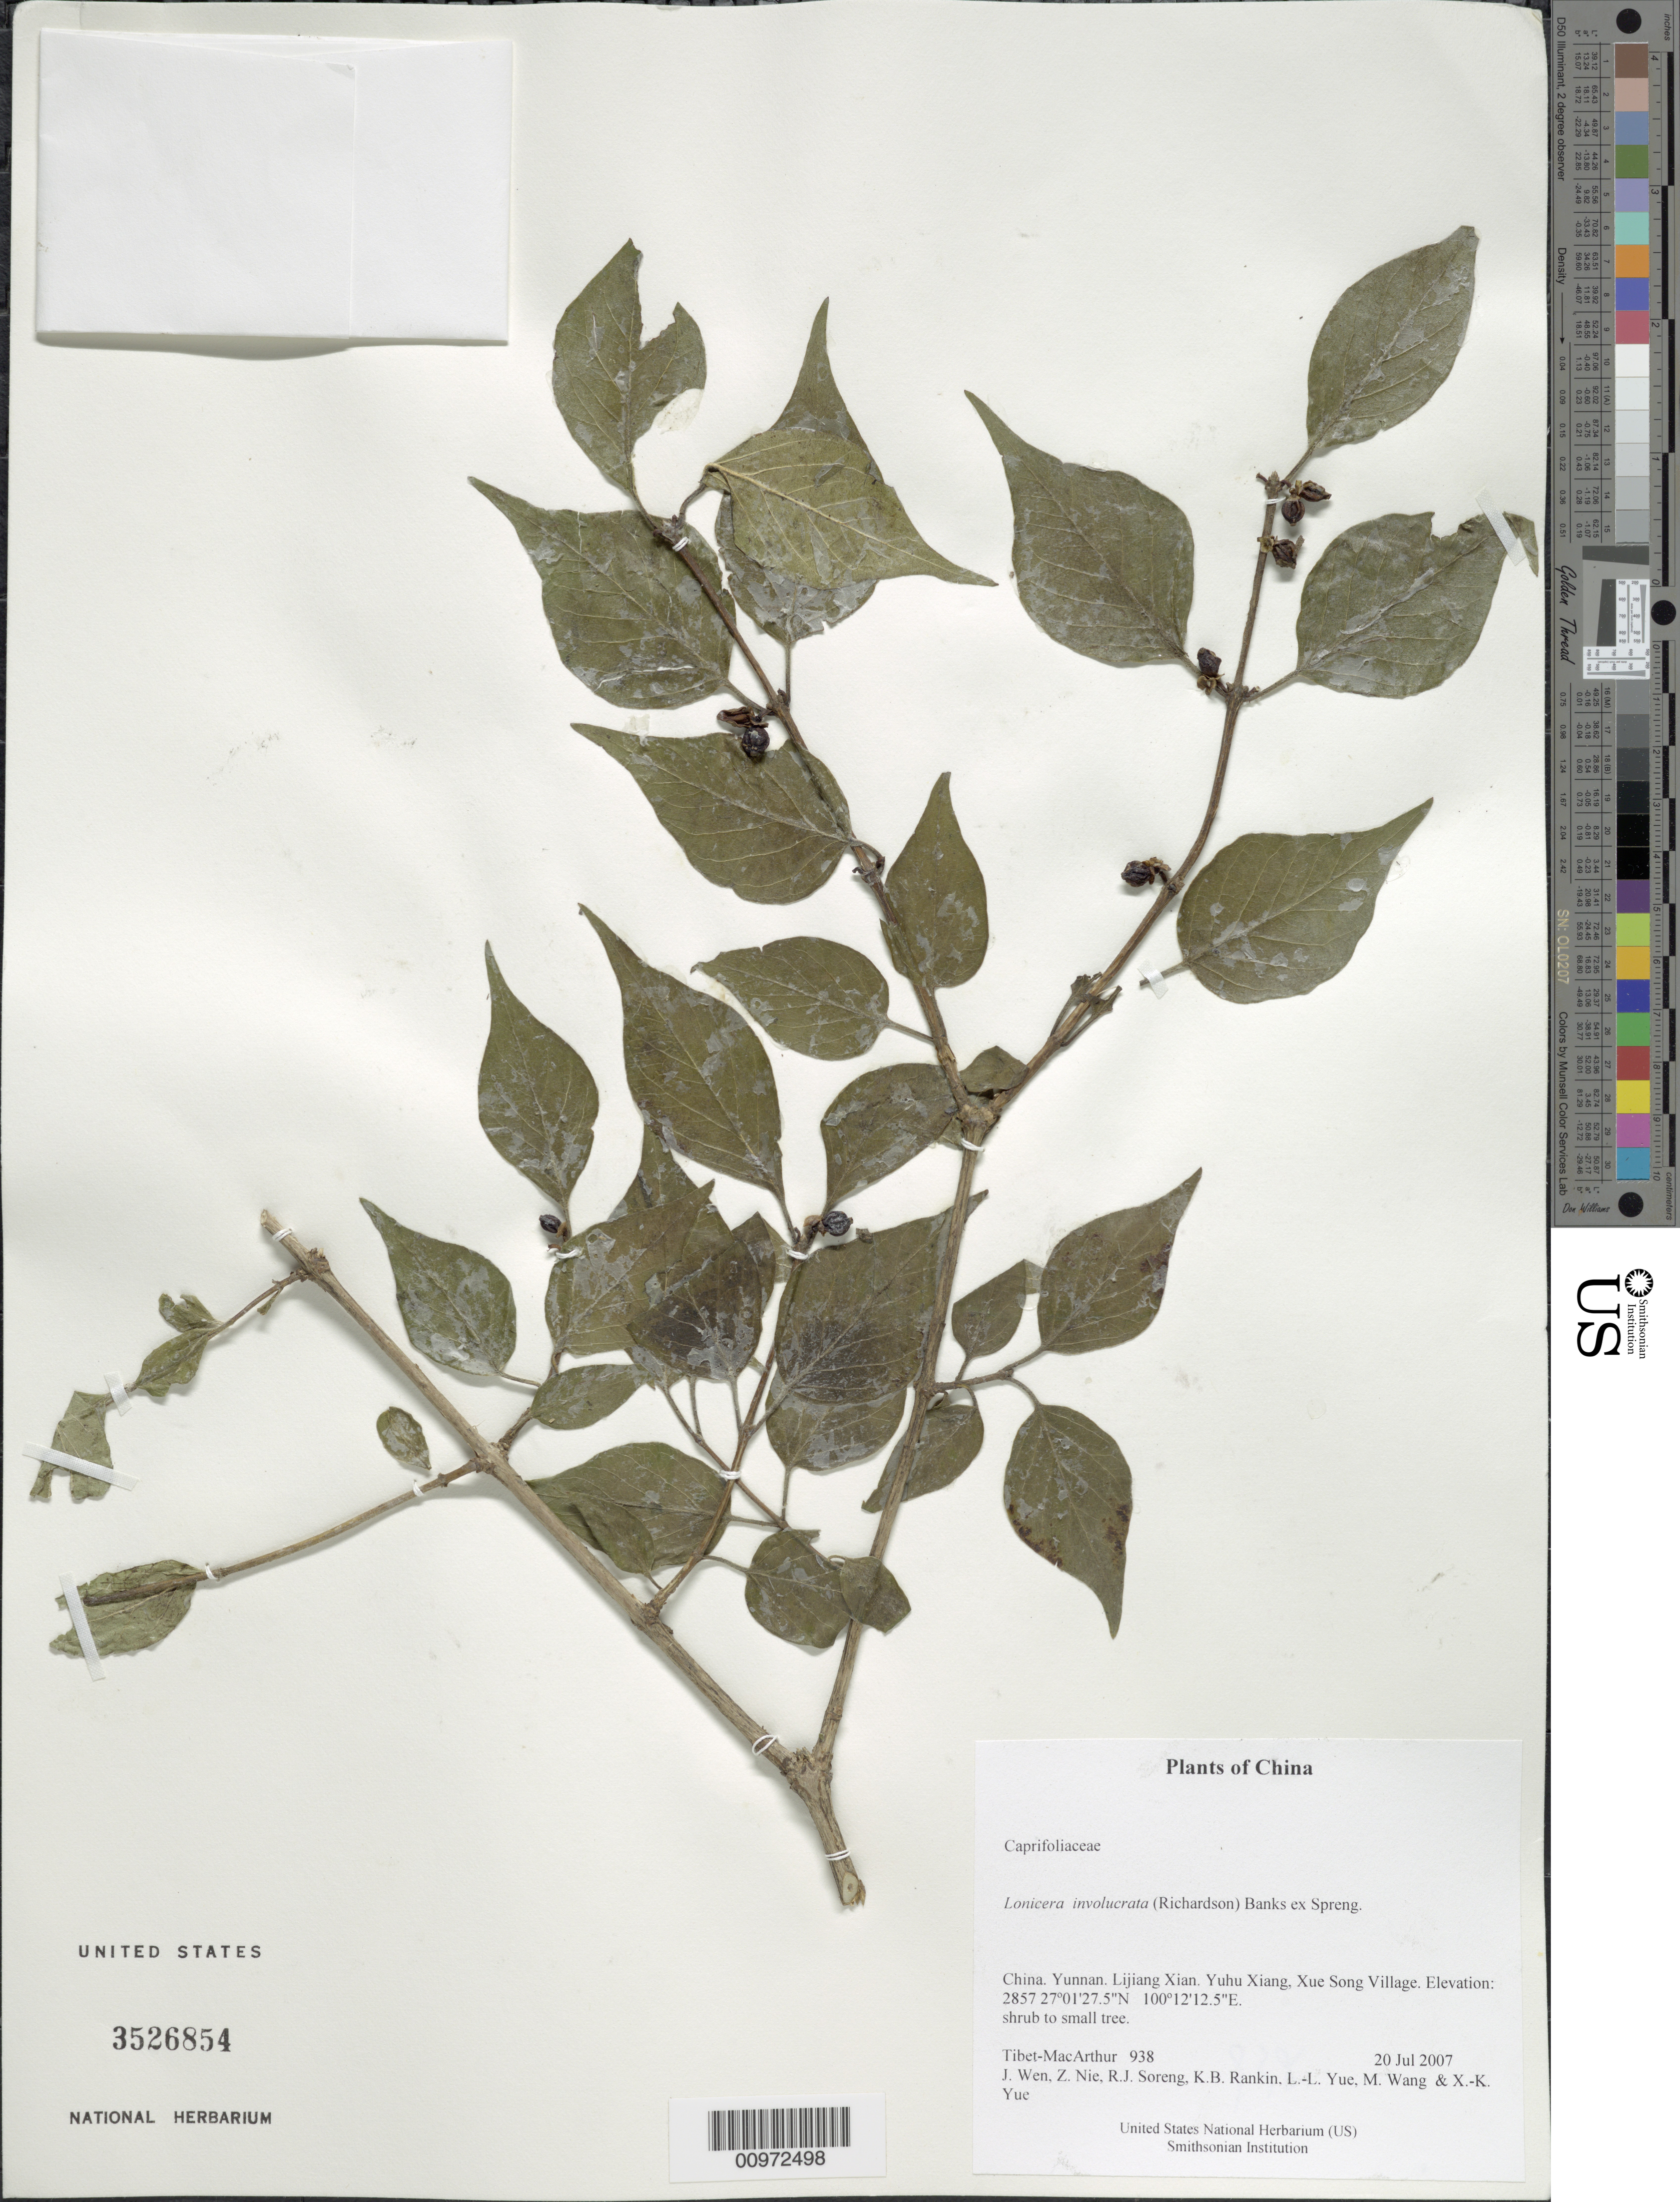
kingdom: Plantae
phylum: Tracheophyta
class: Magnoliopsida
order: Dipsacales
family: Caprifoliaceae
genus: Lonicera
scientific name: Lonicera involucrata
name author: (Richardson) Banks ex Spreng.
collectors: Tibet-MacArthur, J. Wen, Z. Nie, R. J. Soreng, K. Rankin, L. Yue, M. Wang & X. Yue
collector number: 938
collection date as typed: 20 Jul 2007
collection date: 2007-07-20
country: China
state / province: Yunnan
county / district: Lijiang Xian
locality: Yuhu Xiang, Xue Song Village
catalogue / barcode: US 3526854